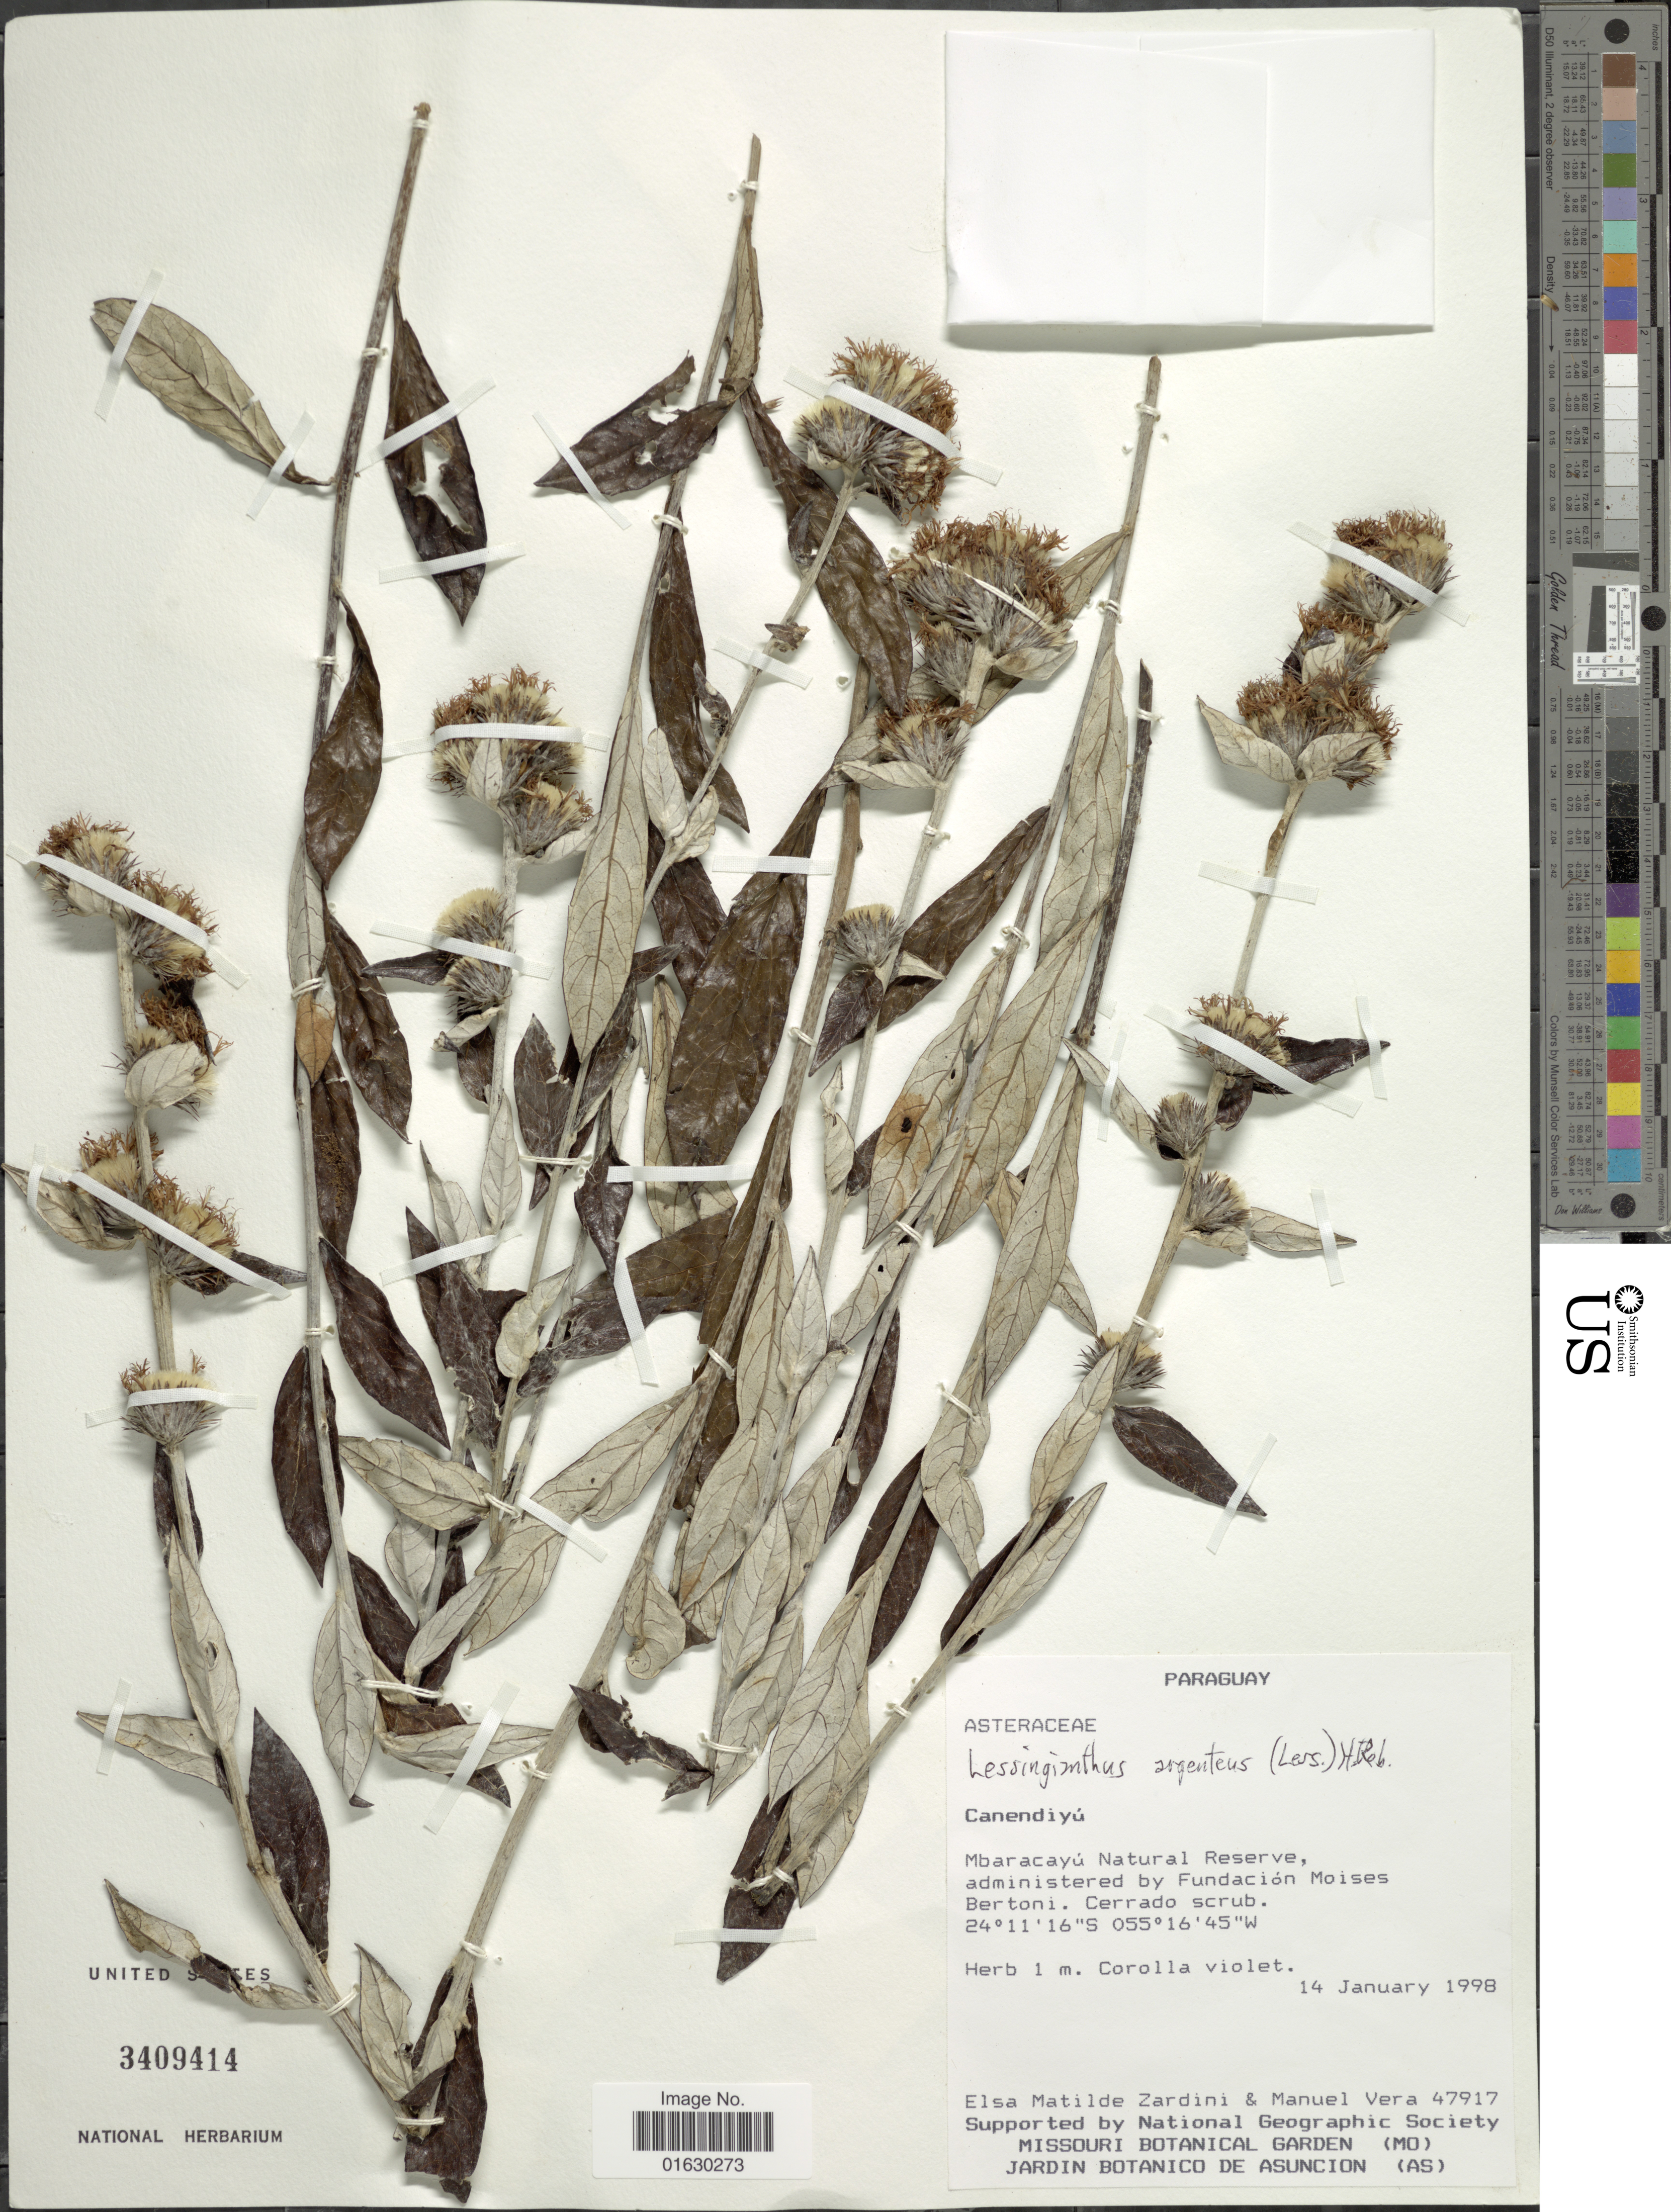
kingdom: Plantae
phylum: Tracheophyta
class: Magnoliopsida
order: Asterales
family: Asteraceae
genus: Lessingianthus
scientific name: Lessingianthus argenteus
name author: (Less.) H. Rob.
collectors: E. M. Zardini & M. Vera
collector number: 47917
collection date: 1998-01-14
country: Paraguay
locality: Canendiyu, Mbaracayu Natural Reserve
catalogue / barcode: US 3409414